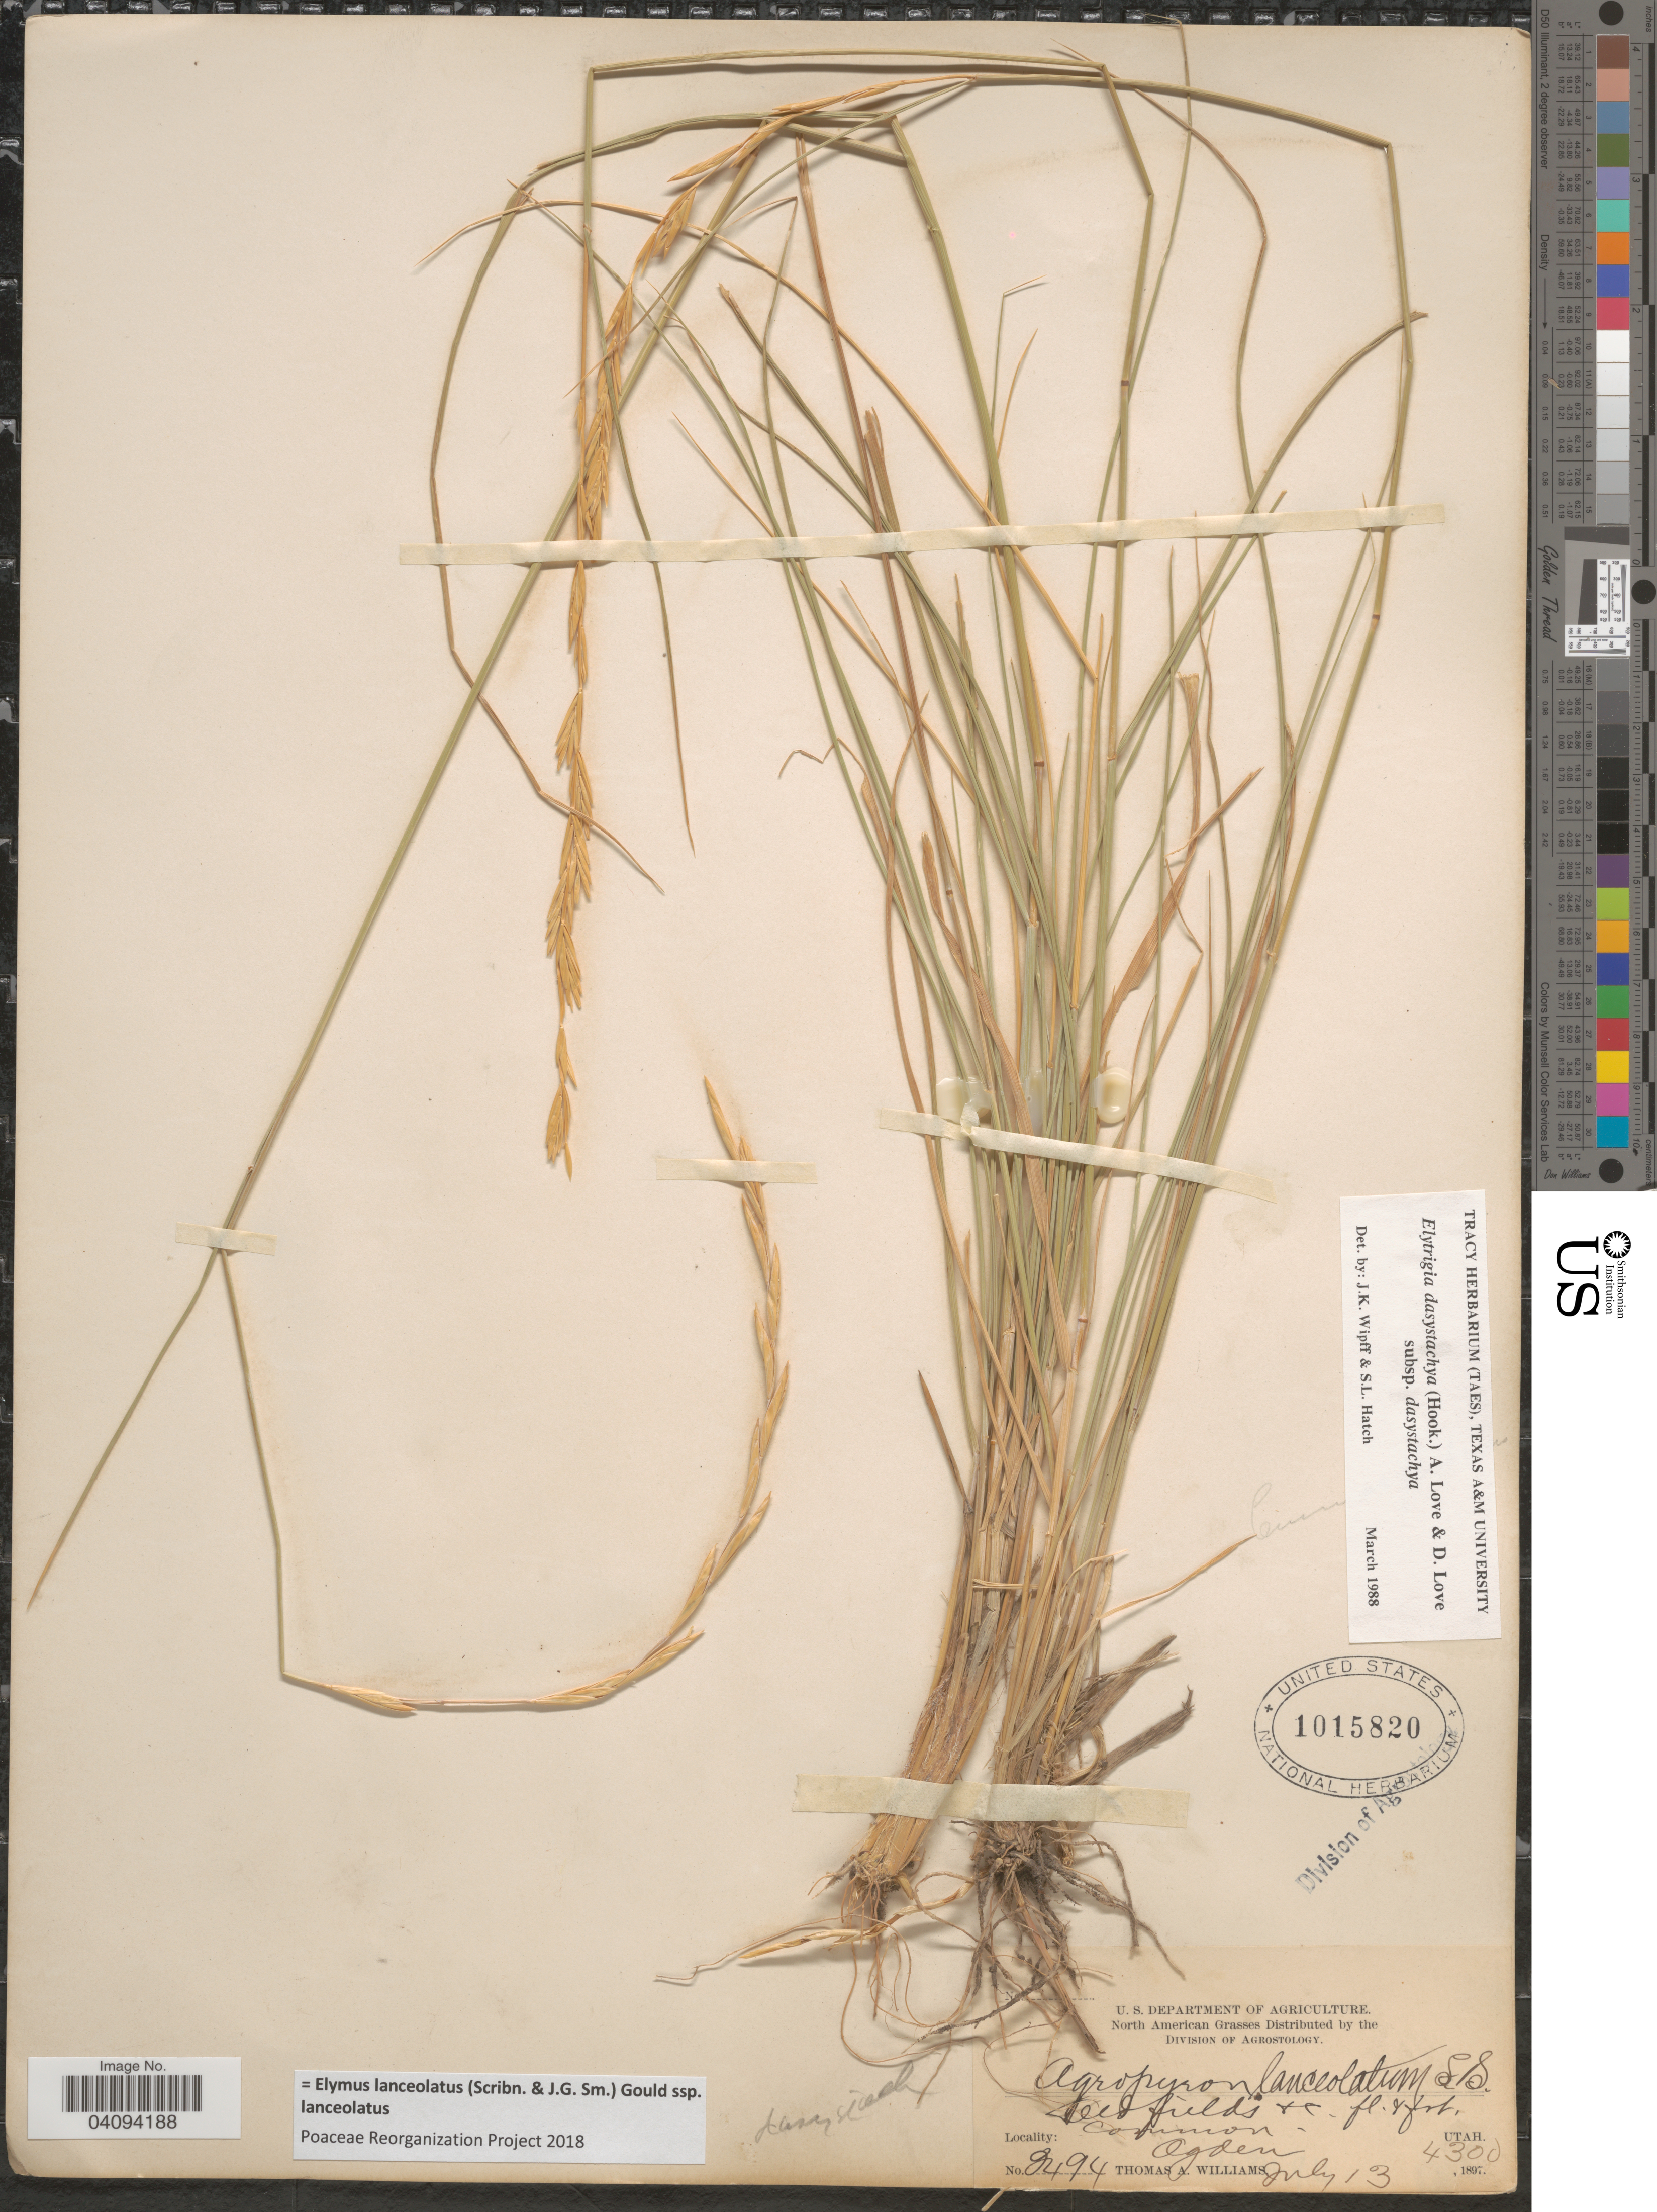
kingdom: Plantae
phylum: Tracheophyta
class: Liliopsida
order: Poales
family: Poaceae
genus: Elymus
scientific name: Elymus lanceolatus subsp. lanceolatus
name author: (Scribn. & J.G. Sm.) Gould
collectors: T. A. Williams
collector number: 2494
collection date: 1897-07-13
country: United States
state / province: Utah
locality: Ogden.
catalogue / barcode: US 1015820